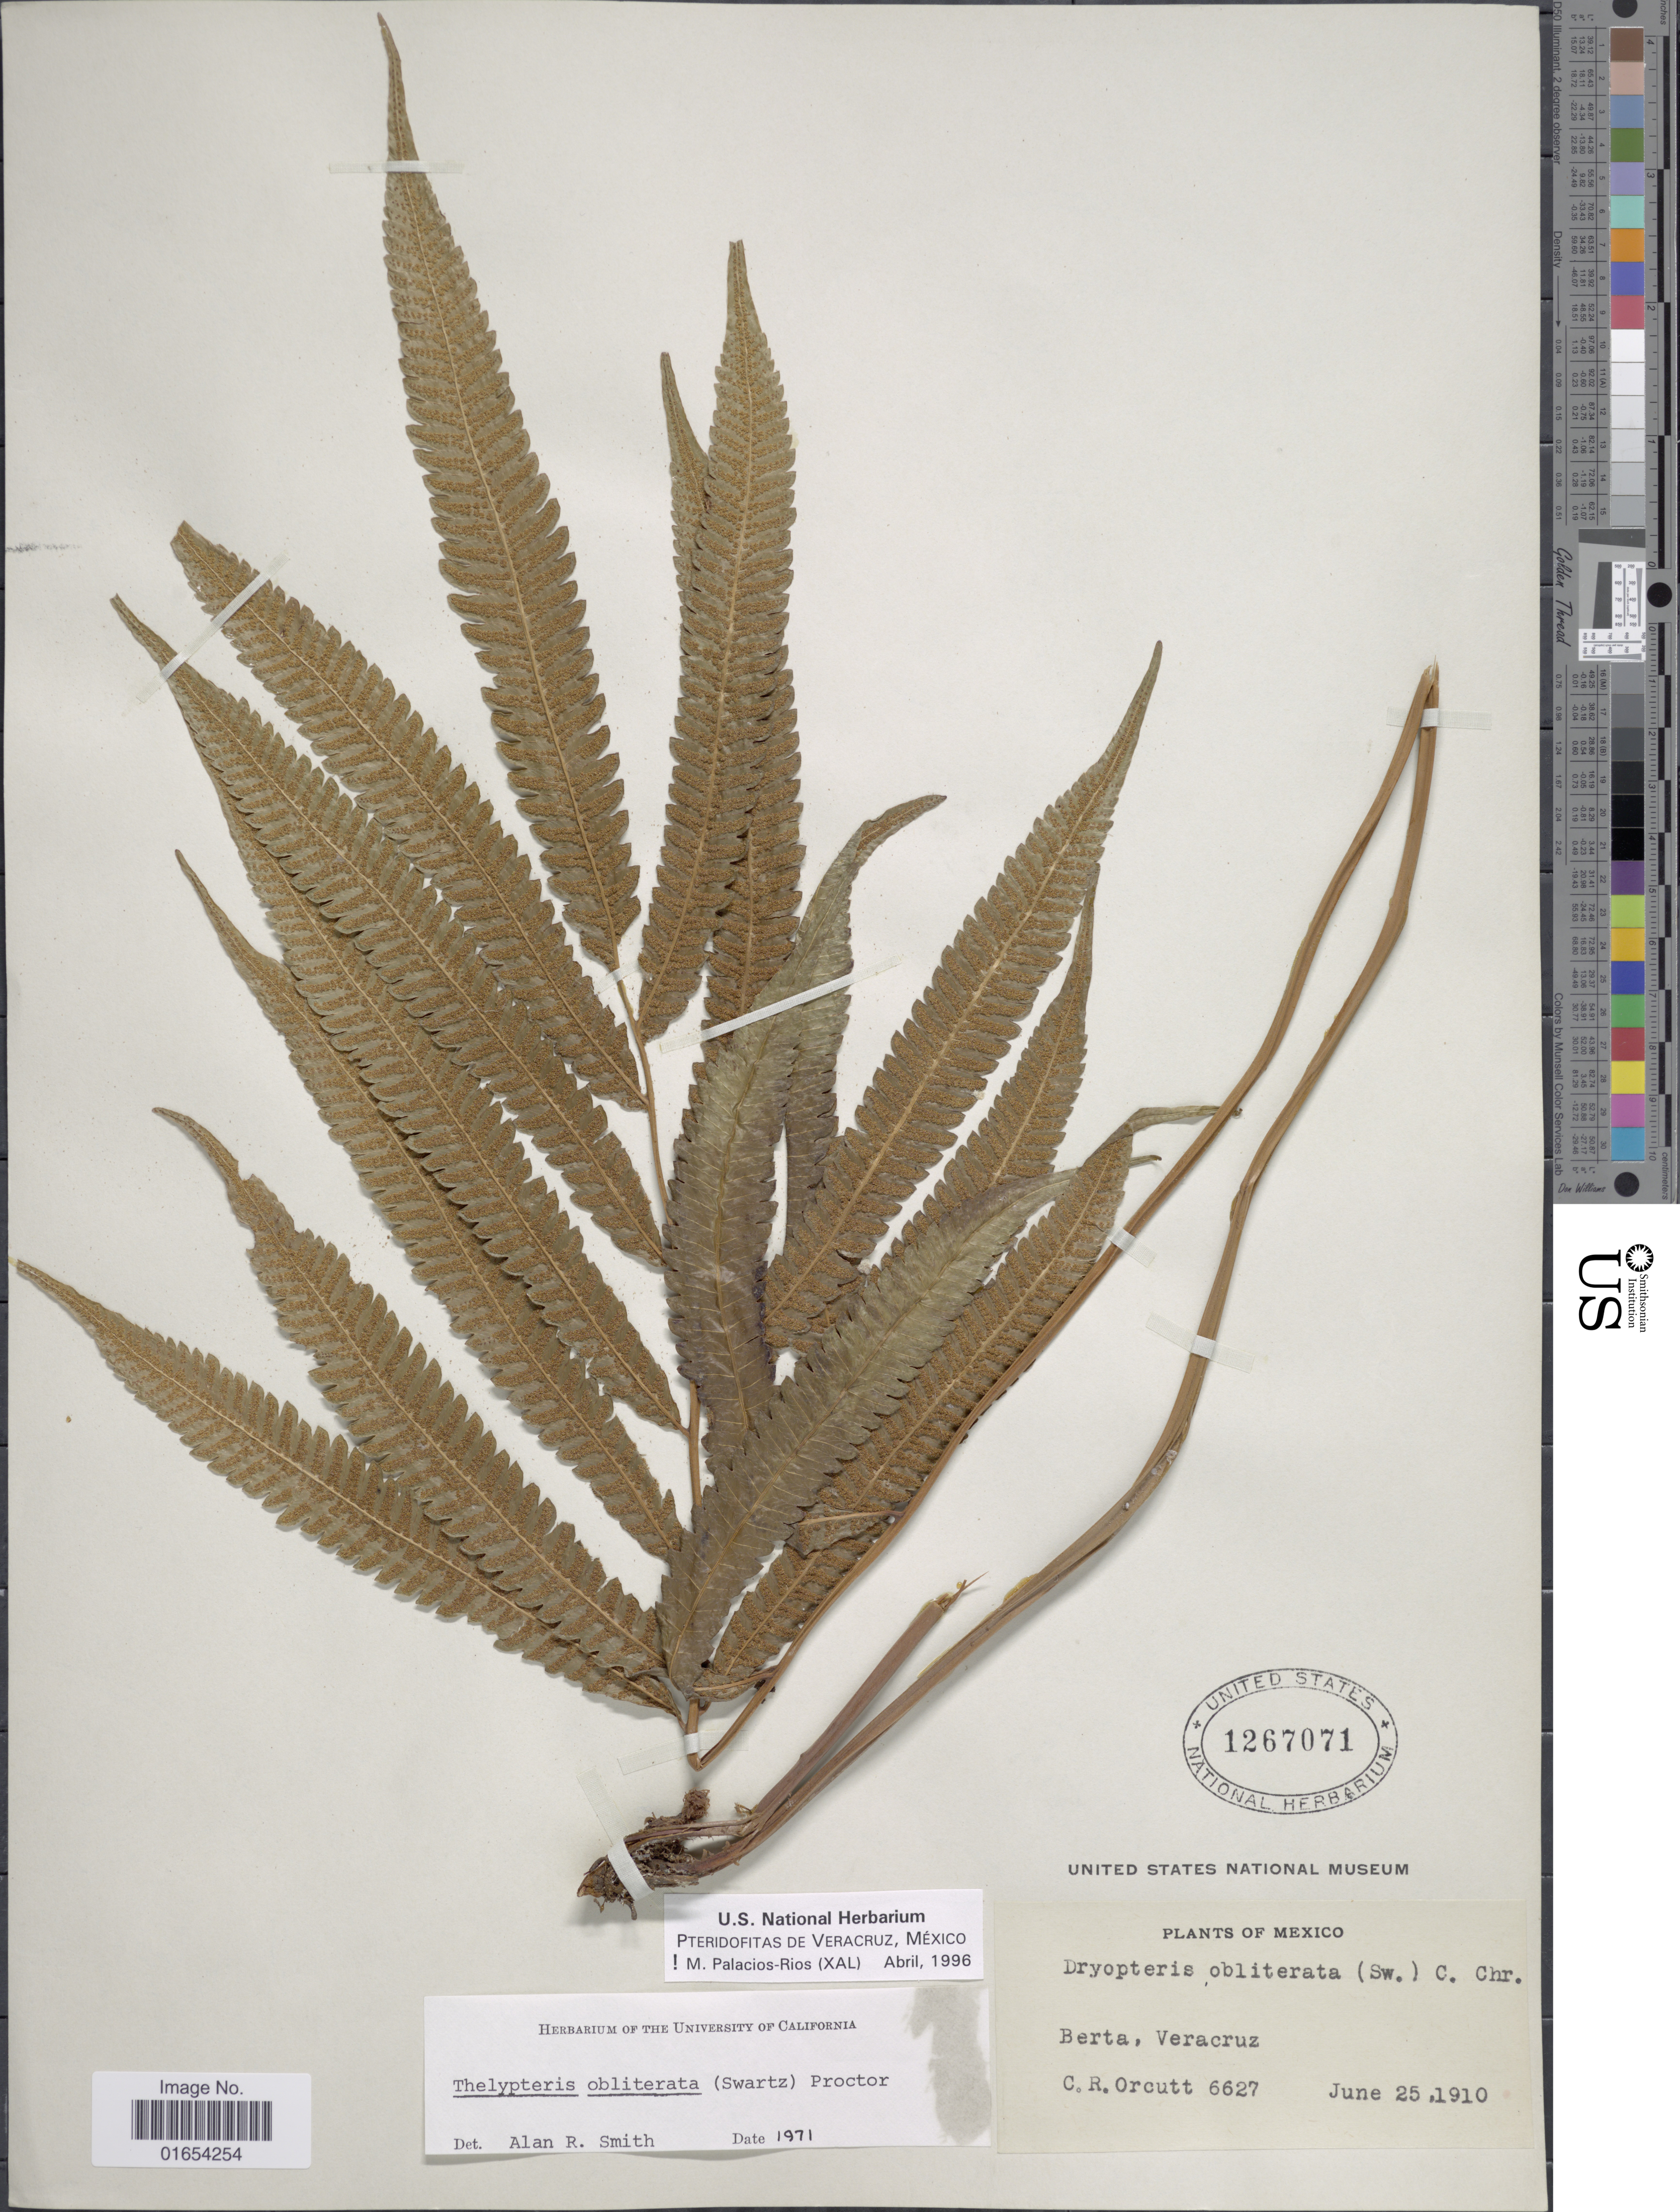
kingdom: Plantae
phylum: Tracheophyta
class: Polypodiopsida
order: Polypodiales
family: Thelypteridaceae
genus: Goniopteris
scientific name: Goniopteris obliterata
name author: (Sw.) C. Presl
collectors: C. R. Orcutt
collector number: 6627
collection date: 1910-06-25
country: Mexico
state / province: Veracruz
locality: Berta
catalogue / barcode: US 1267071